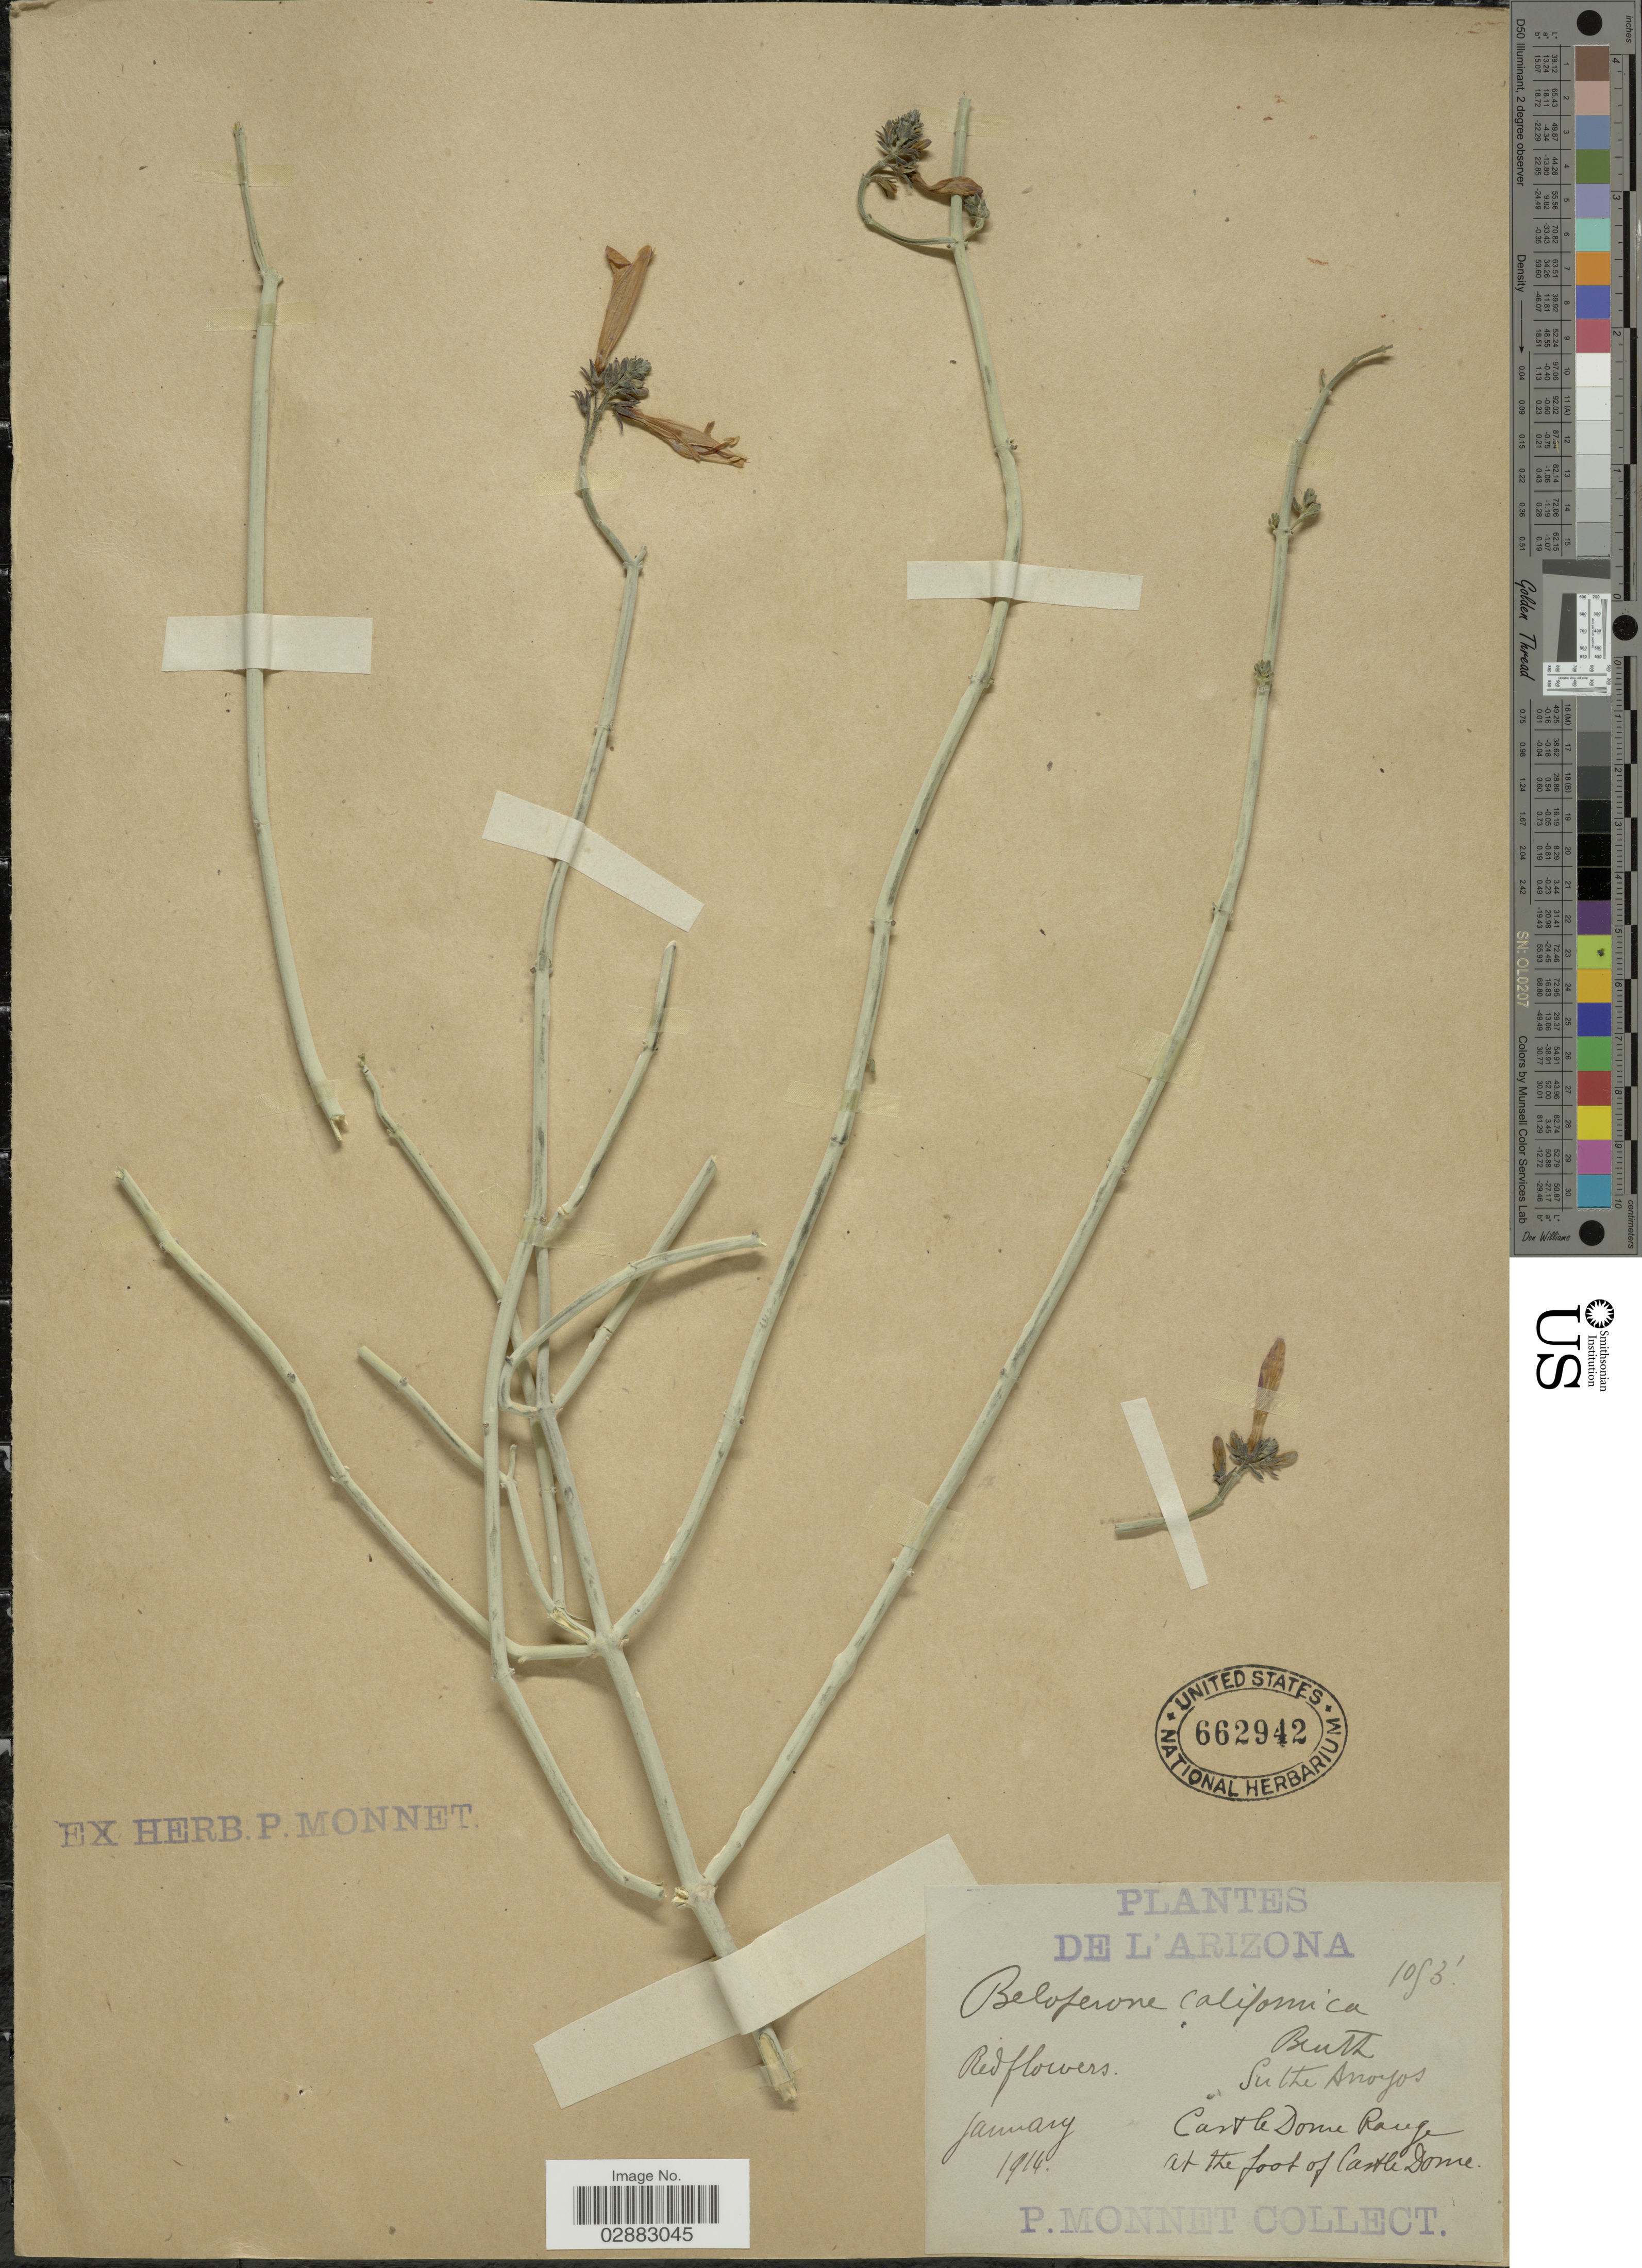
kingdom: Plantae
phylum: Tracheophyta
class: Magnoliopsida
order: Lamiales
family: Acanthaceae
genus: Beloperone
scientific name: Beloperone californica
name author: Benth.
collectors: P. Monnet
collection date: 1914-01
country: United States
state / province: Arizona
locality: Castle Dome Range, at the foot of Castle Dome.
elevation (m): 321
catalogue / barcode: US 662942